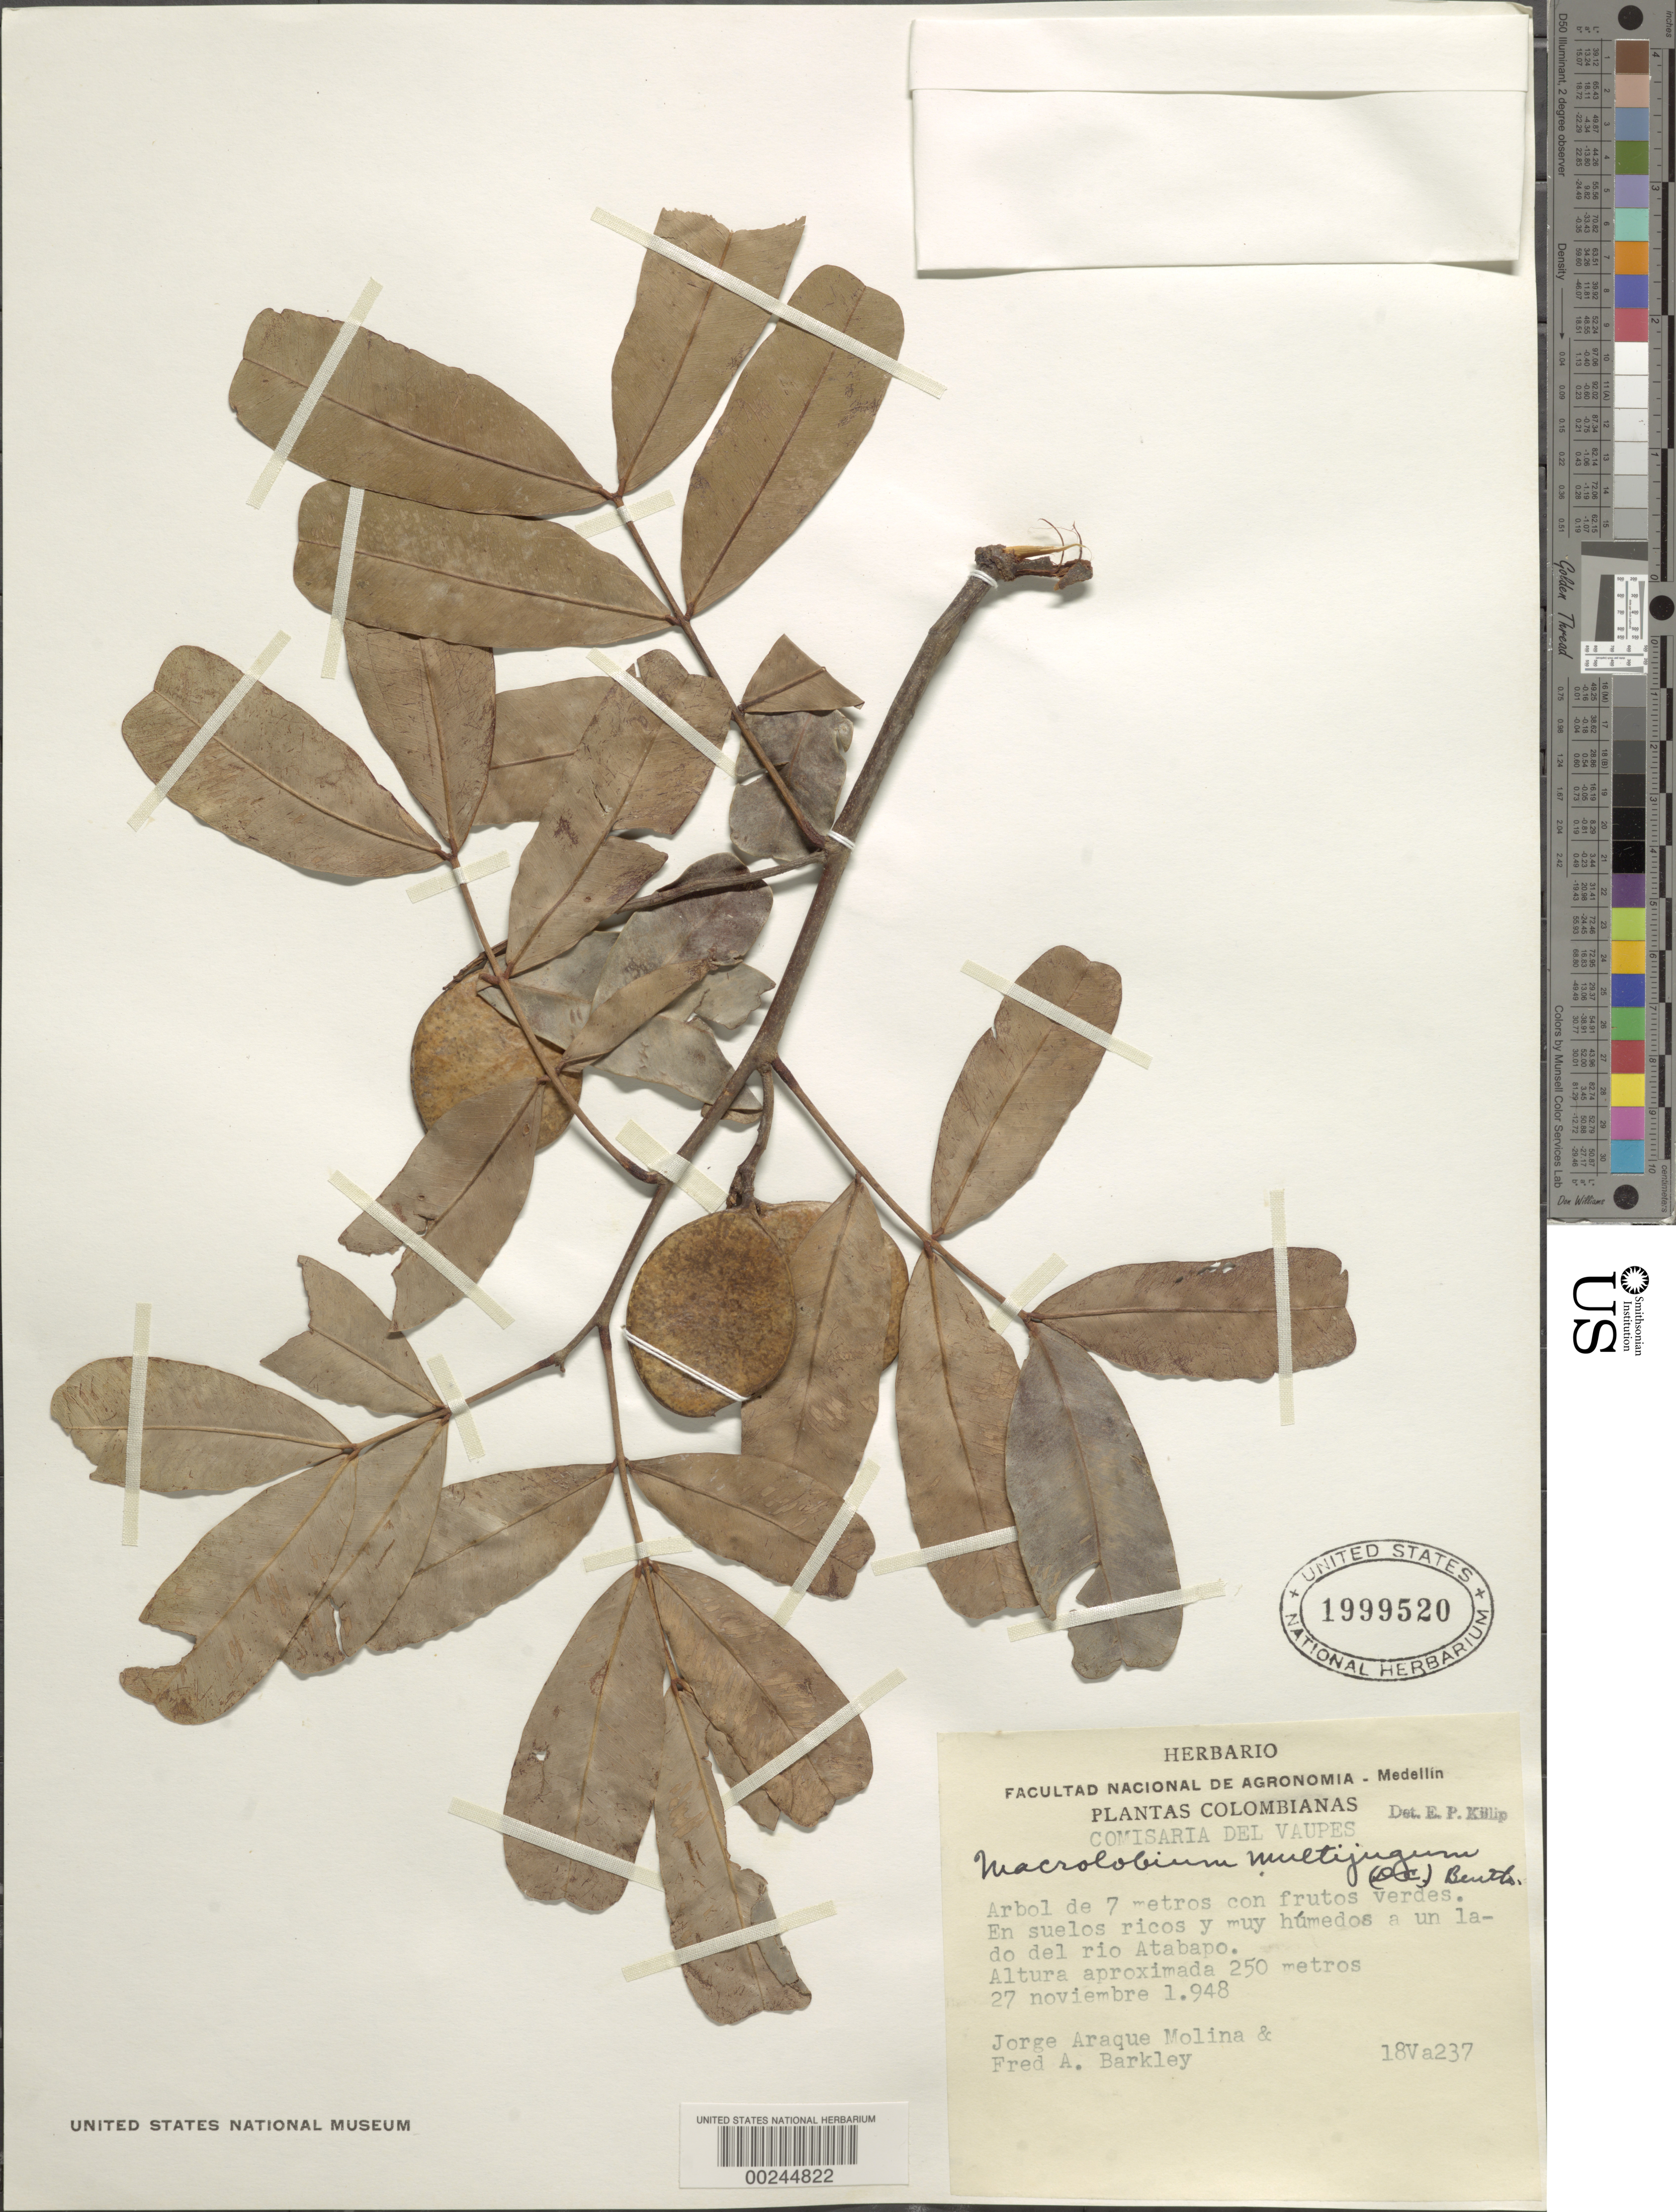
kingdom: Plantae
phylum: Tracheophyta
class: Magnoliopsida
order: Fabales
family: Fabaceae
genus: Macrolobium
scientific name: Macrolobium multijugum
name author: (DC.) Benth.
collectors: J. Araque Molina & F. A. Barkley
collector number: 18va237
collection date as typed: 27 Nov 1948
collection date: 1948-11-27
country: Colombia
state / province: Vaupés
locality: Side of Rio Atabapo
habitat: Rich and very moist ground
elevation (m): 250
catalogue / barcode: US 1999520